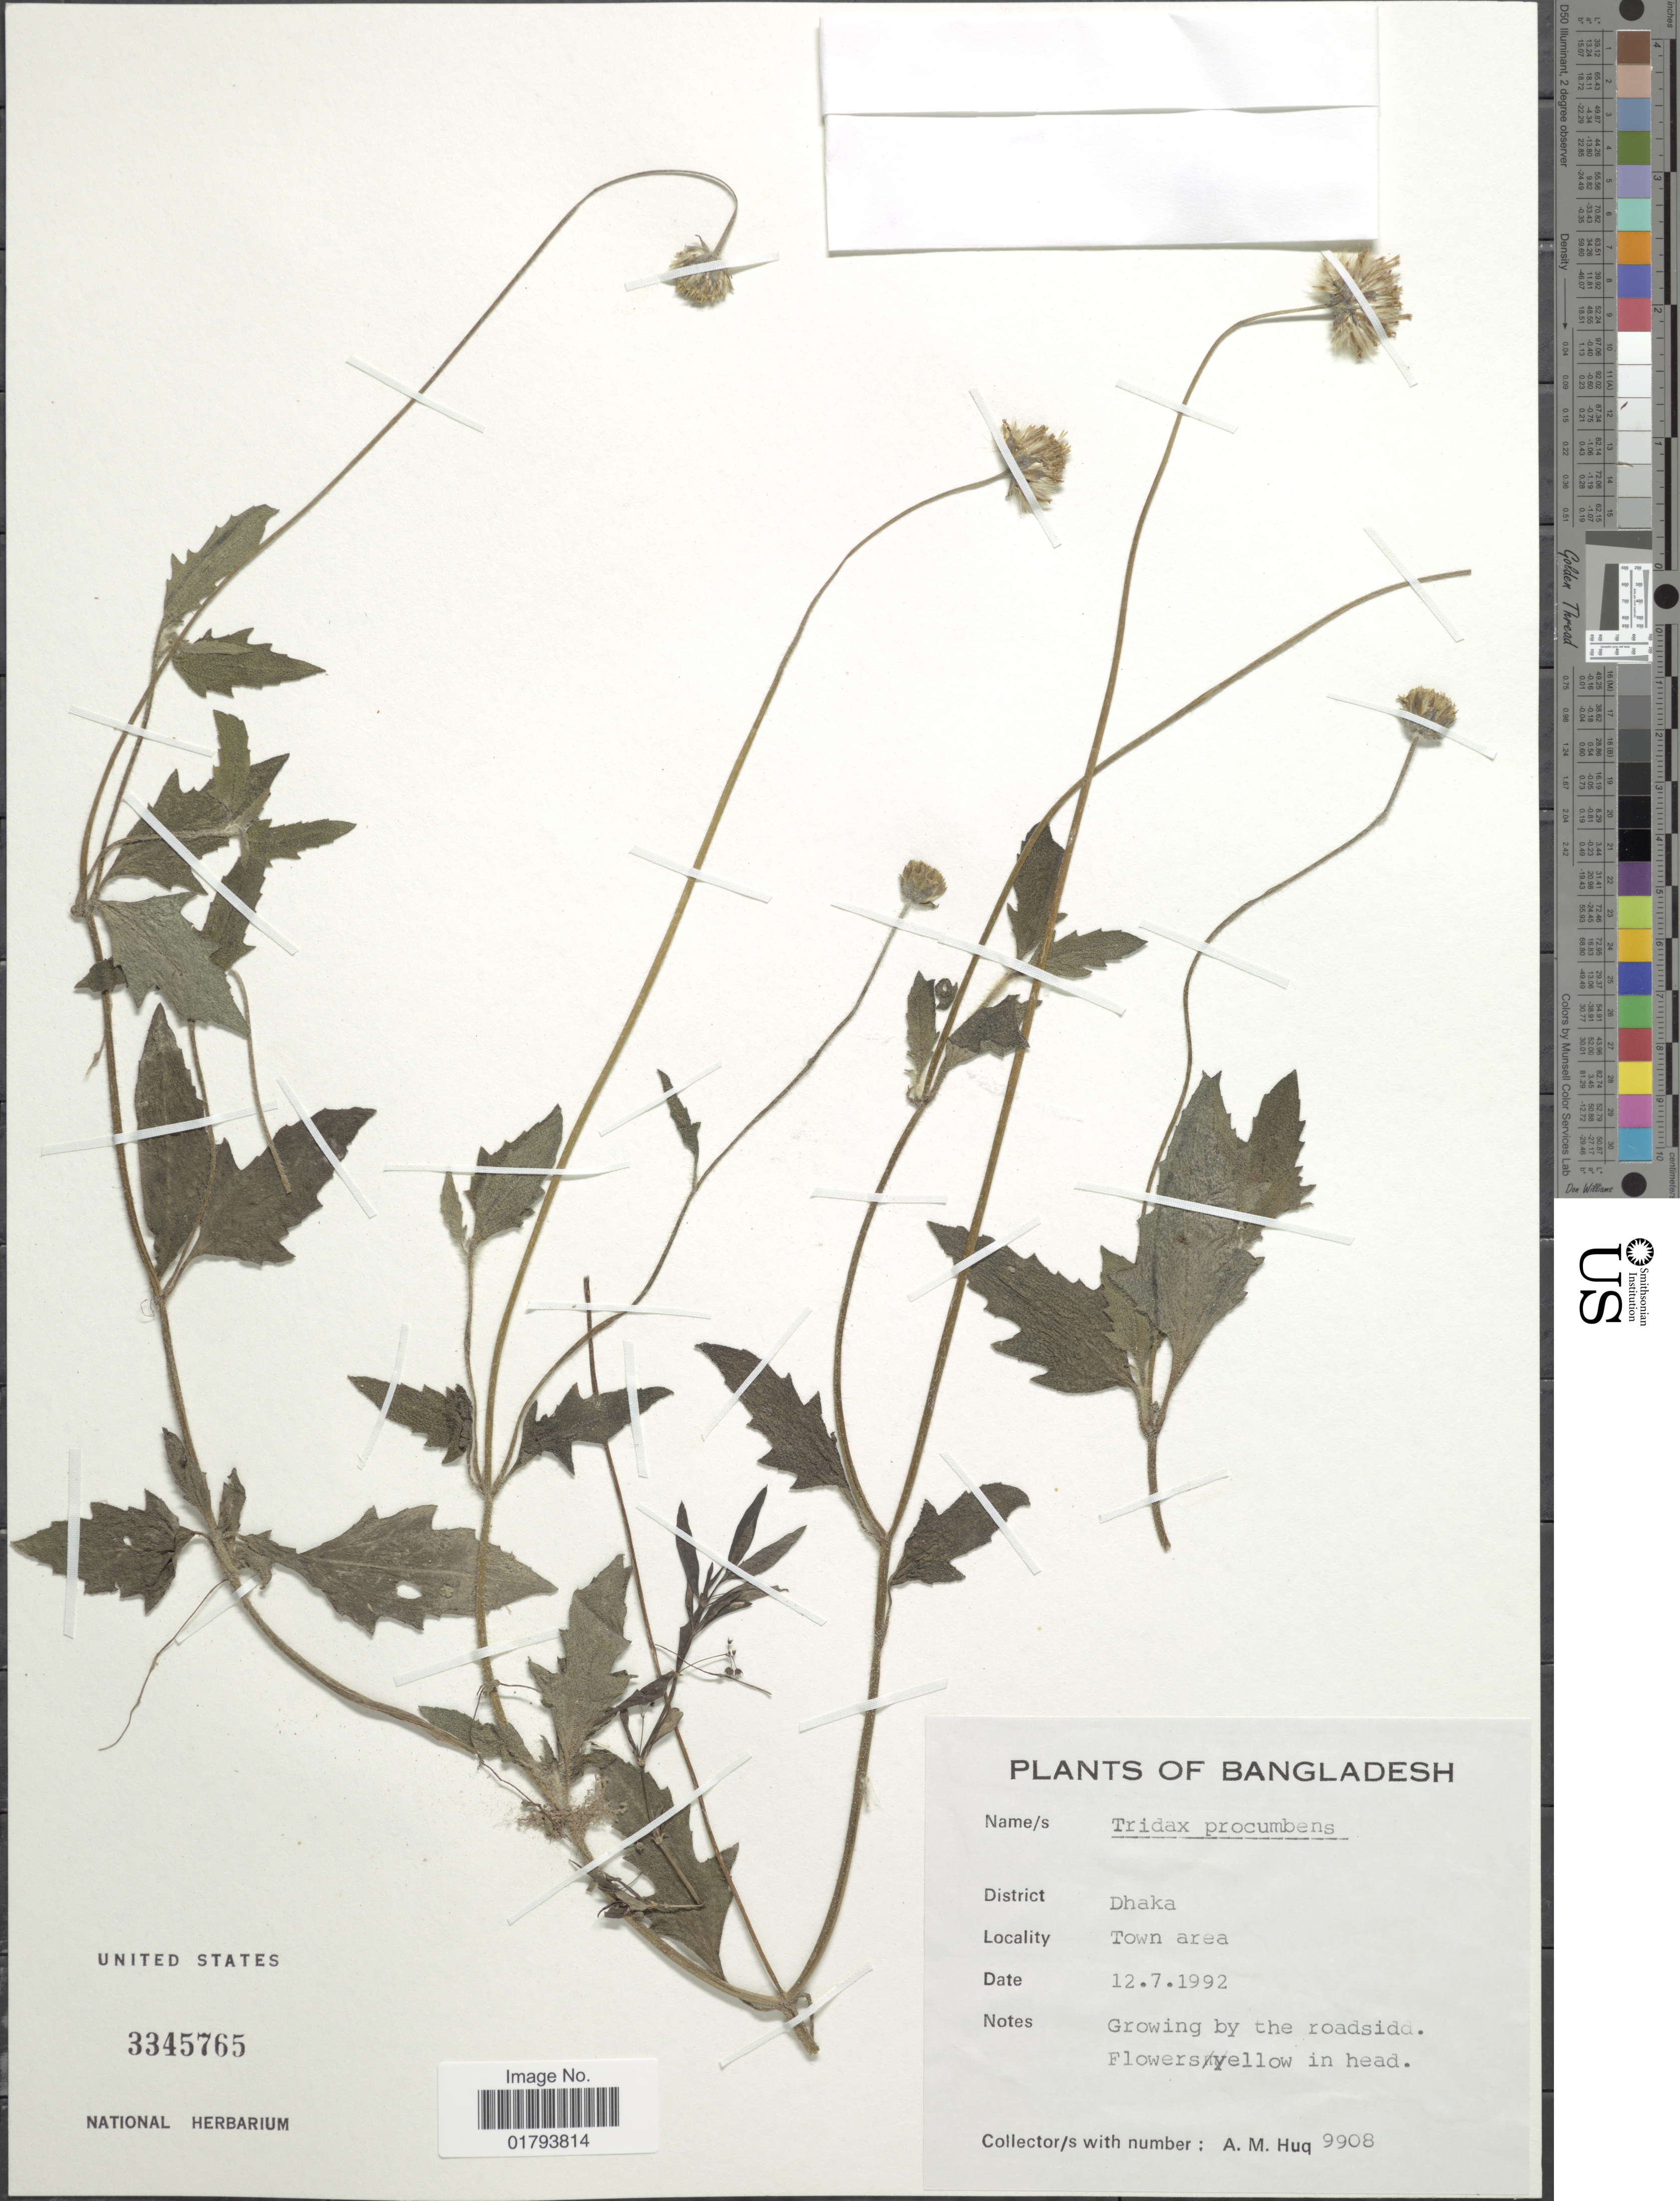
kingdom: Plantae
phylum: Tracheophyta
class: Magnoliopsida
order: Asterales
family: Asteraceae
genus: Tridax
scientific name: Tridax procumbens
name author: L.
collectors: A. M. Huq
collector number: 9908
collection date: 1992-07-12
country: Bangladesh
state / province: Dhaka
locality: Town area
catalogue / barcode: US 3345765